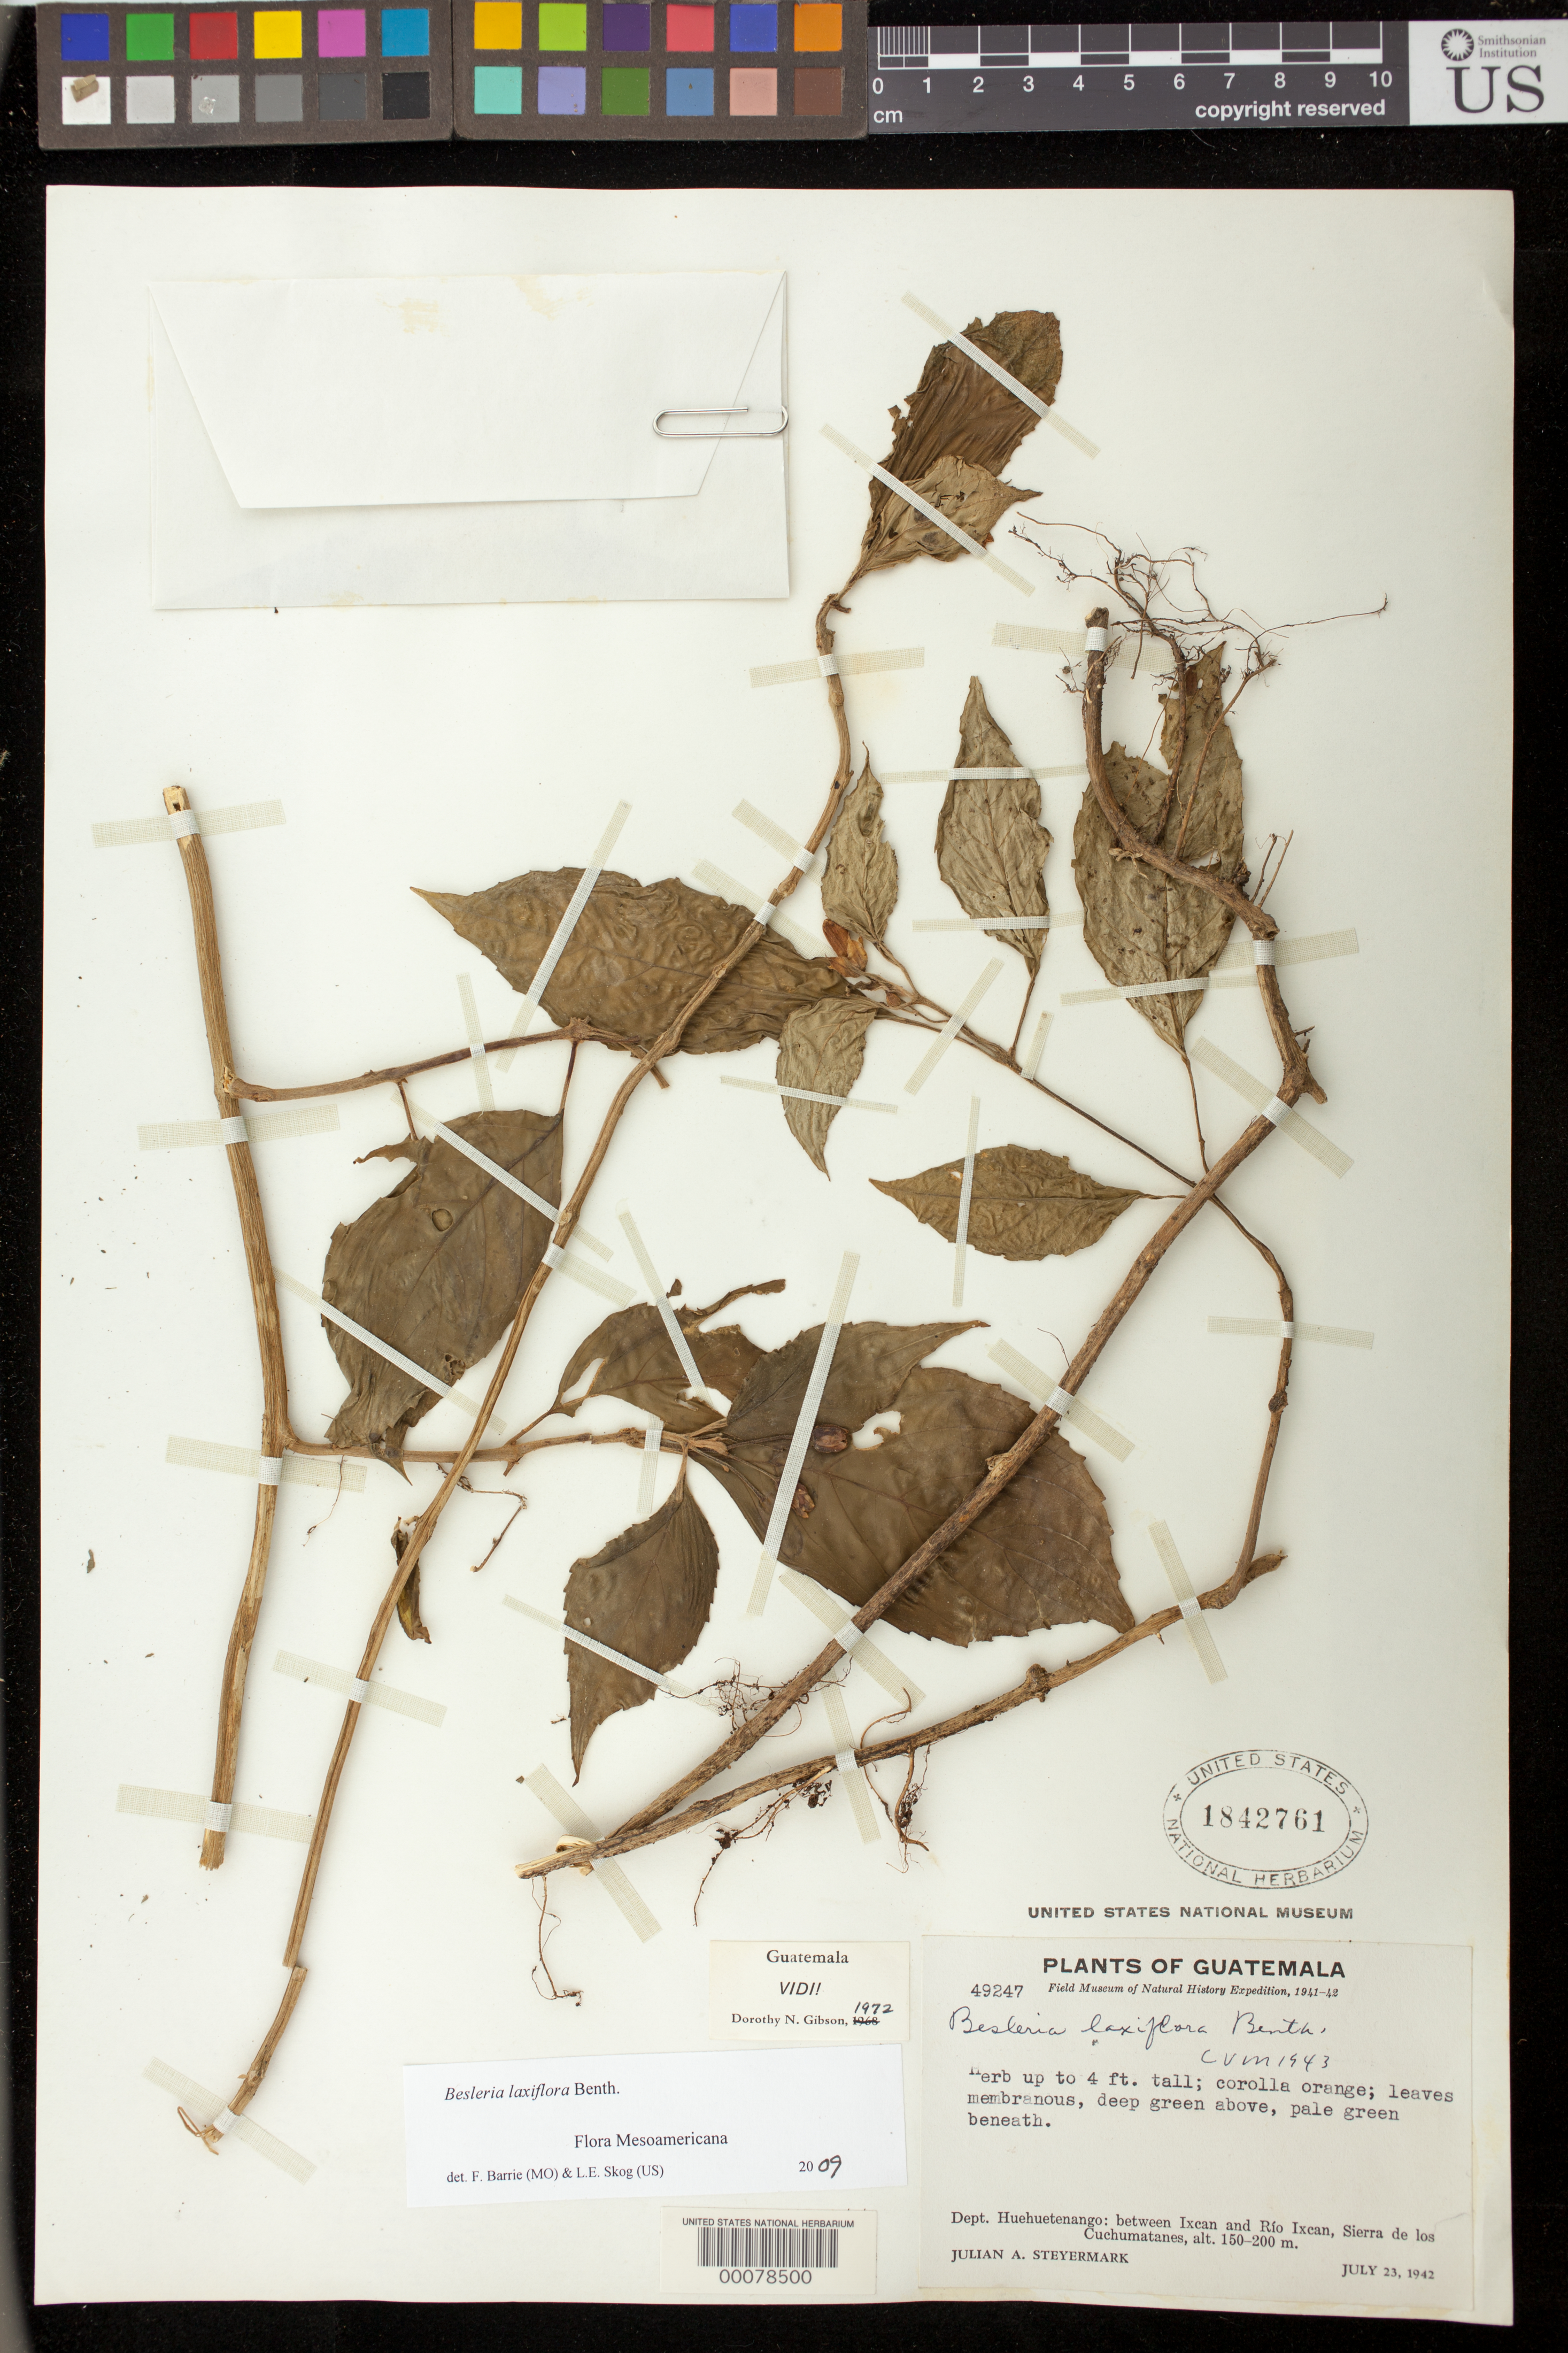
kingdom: Plantae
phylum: Tracheophyta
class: Magnoliopsida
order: Lamiales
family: Gesneriaceae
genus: Besleria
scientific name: Besleria laxiflora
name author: Benth.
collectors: J. Steyermark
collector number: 49247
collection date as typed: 23 Jul 1942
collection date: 1942-07-23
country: Guatemala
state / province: Huehuetenango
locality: Between Ixcan and Rio Ixcan, Sierra de Los Cuchumatanes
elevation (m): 150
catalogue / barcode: US 1842761